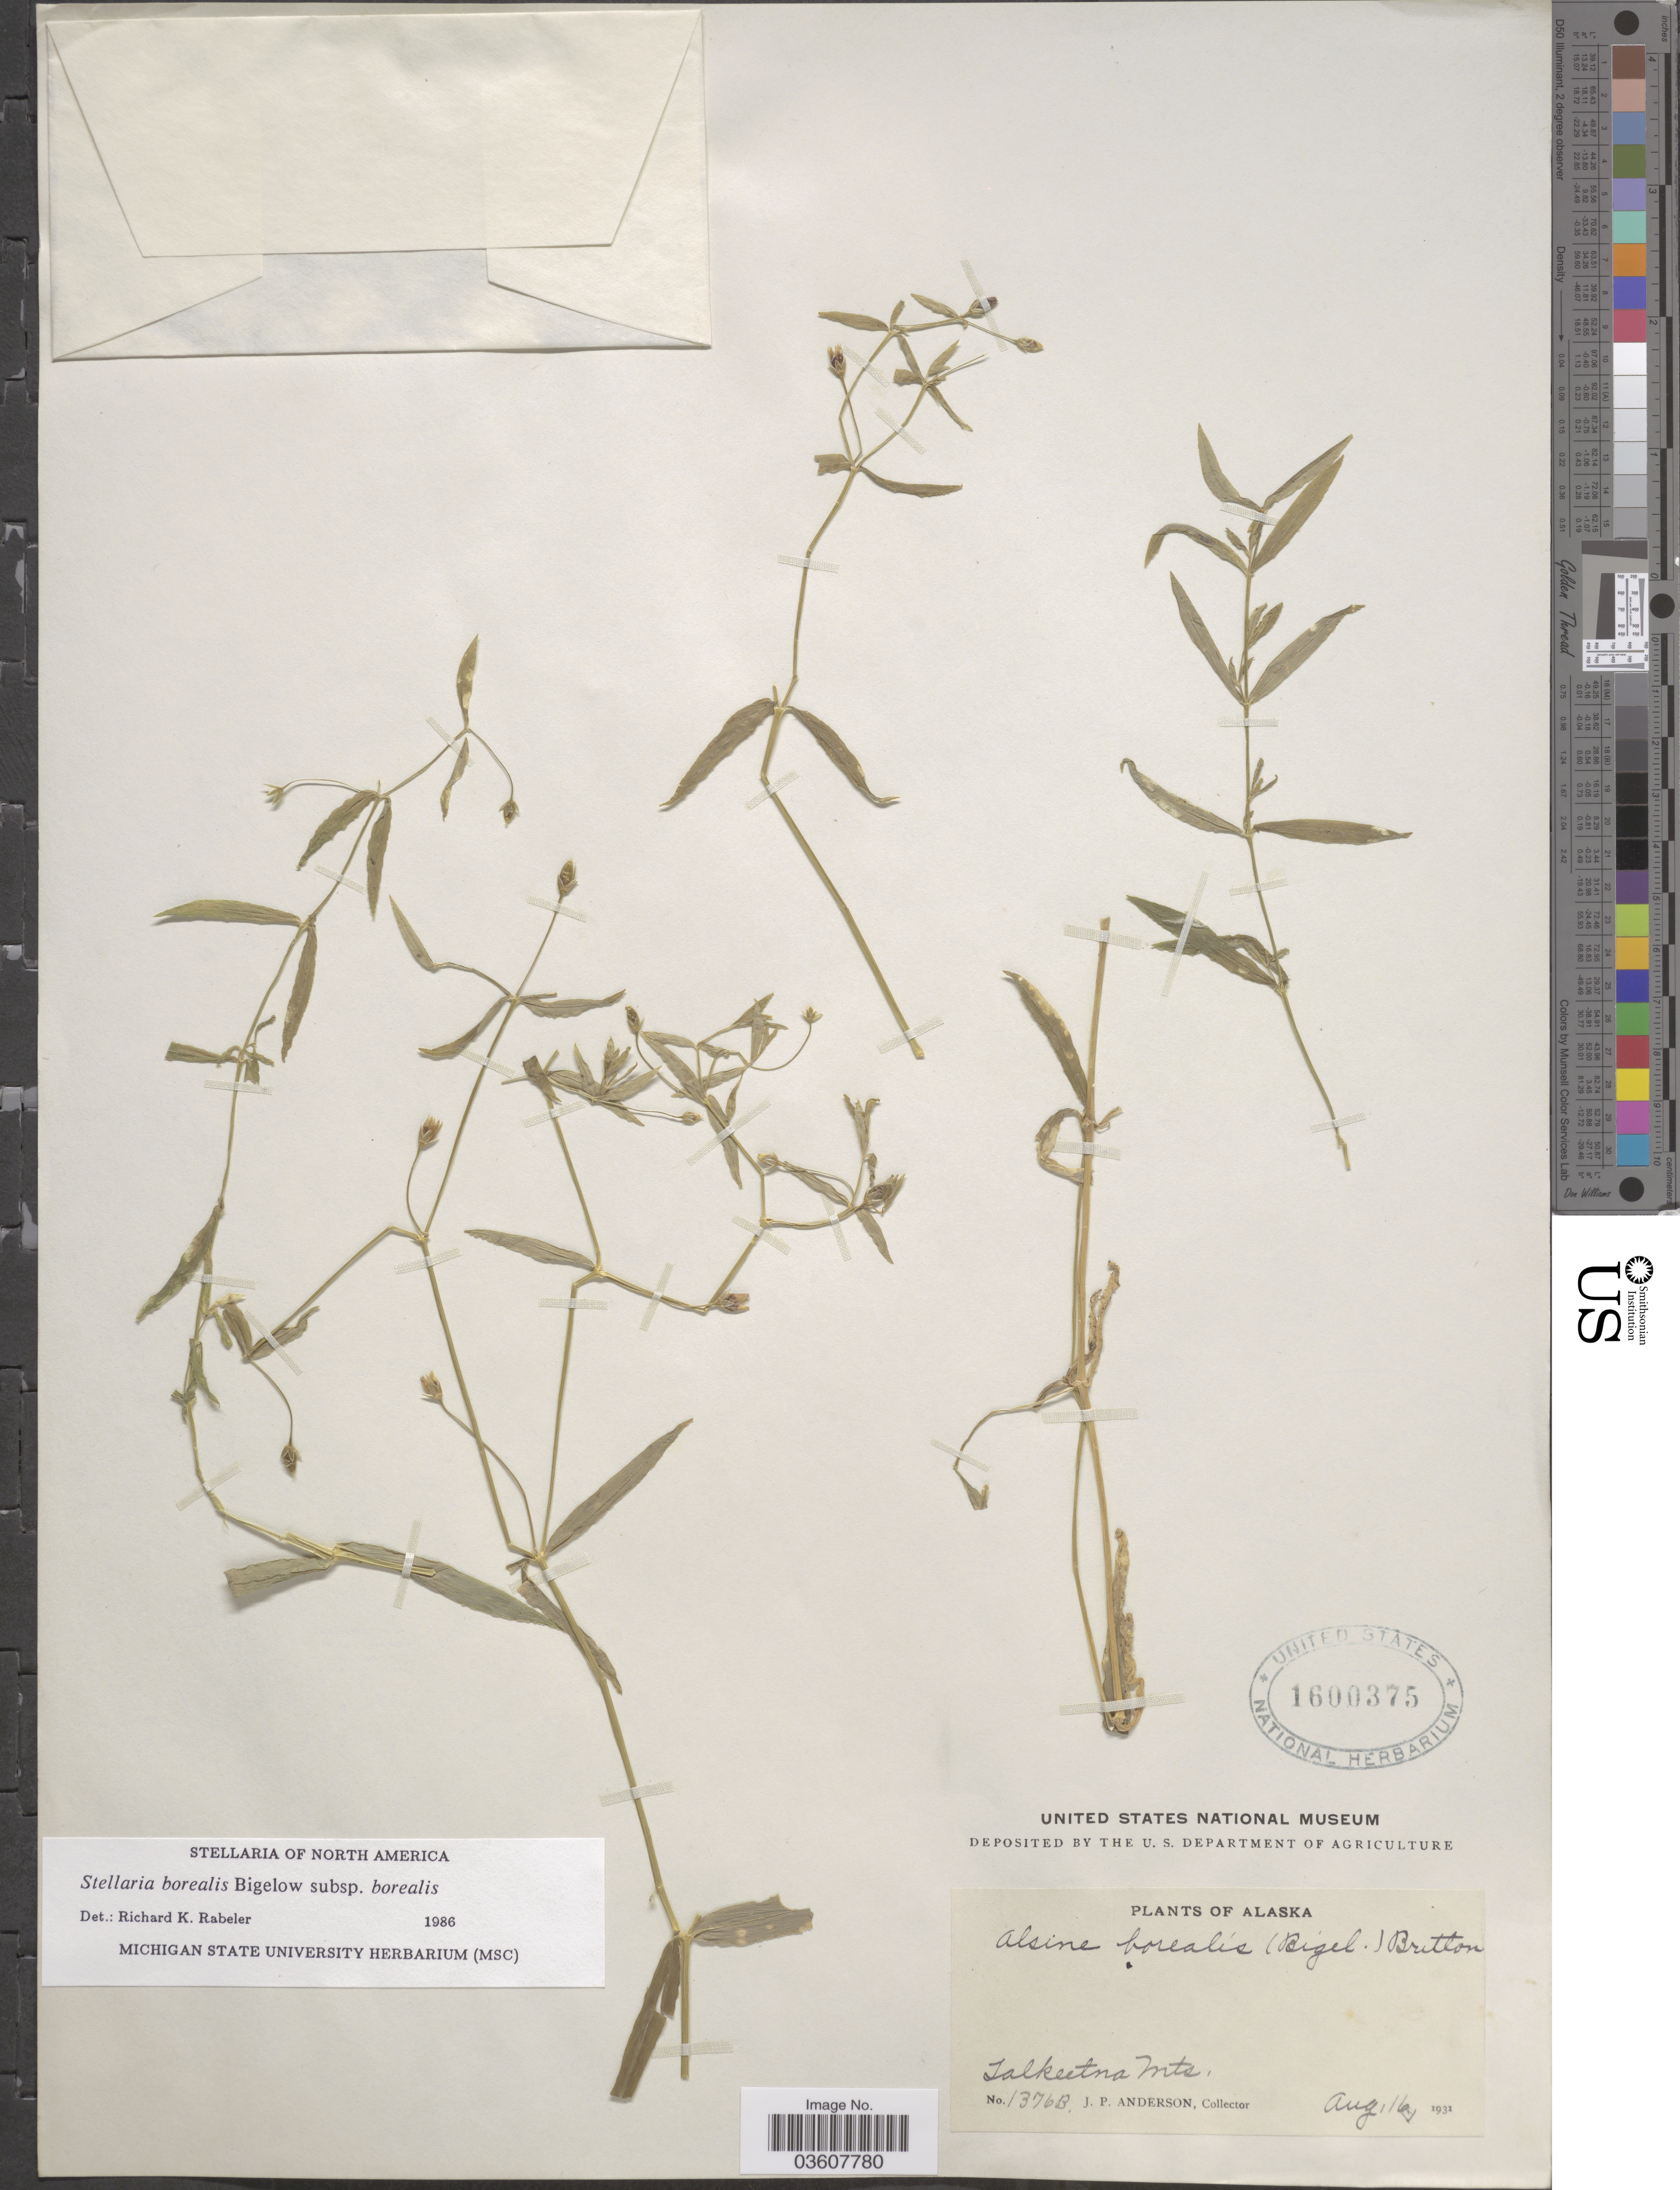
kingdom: Plantae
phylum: Tracheophyta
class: Magnoliopsida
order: Caryophyllales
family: Caryophyllaceae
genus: Stellaria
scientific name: Stellaria borealis subsp. borealis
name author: Bigelow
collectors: J. P. Anderson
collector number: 1376B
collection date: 1931-08-16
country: United States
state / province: Alaska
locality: Talkeetna Mts.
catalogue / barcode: US 1600375